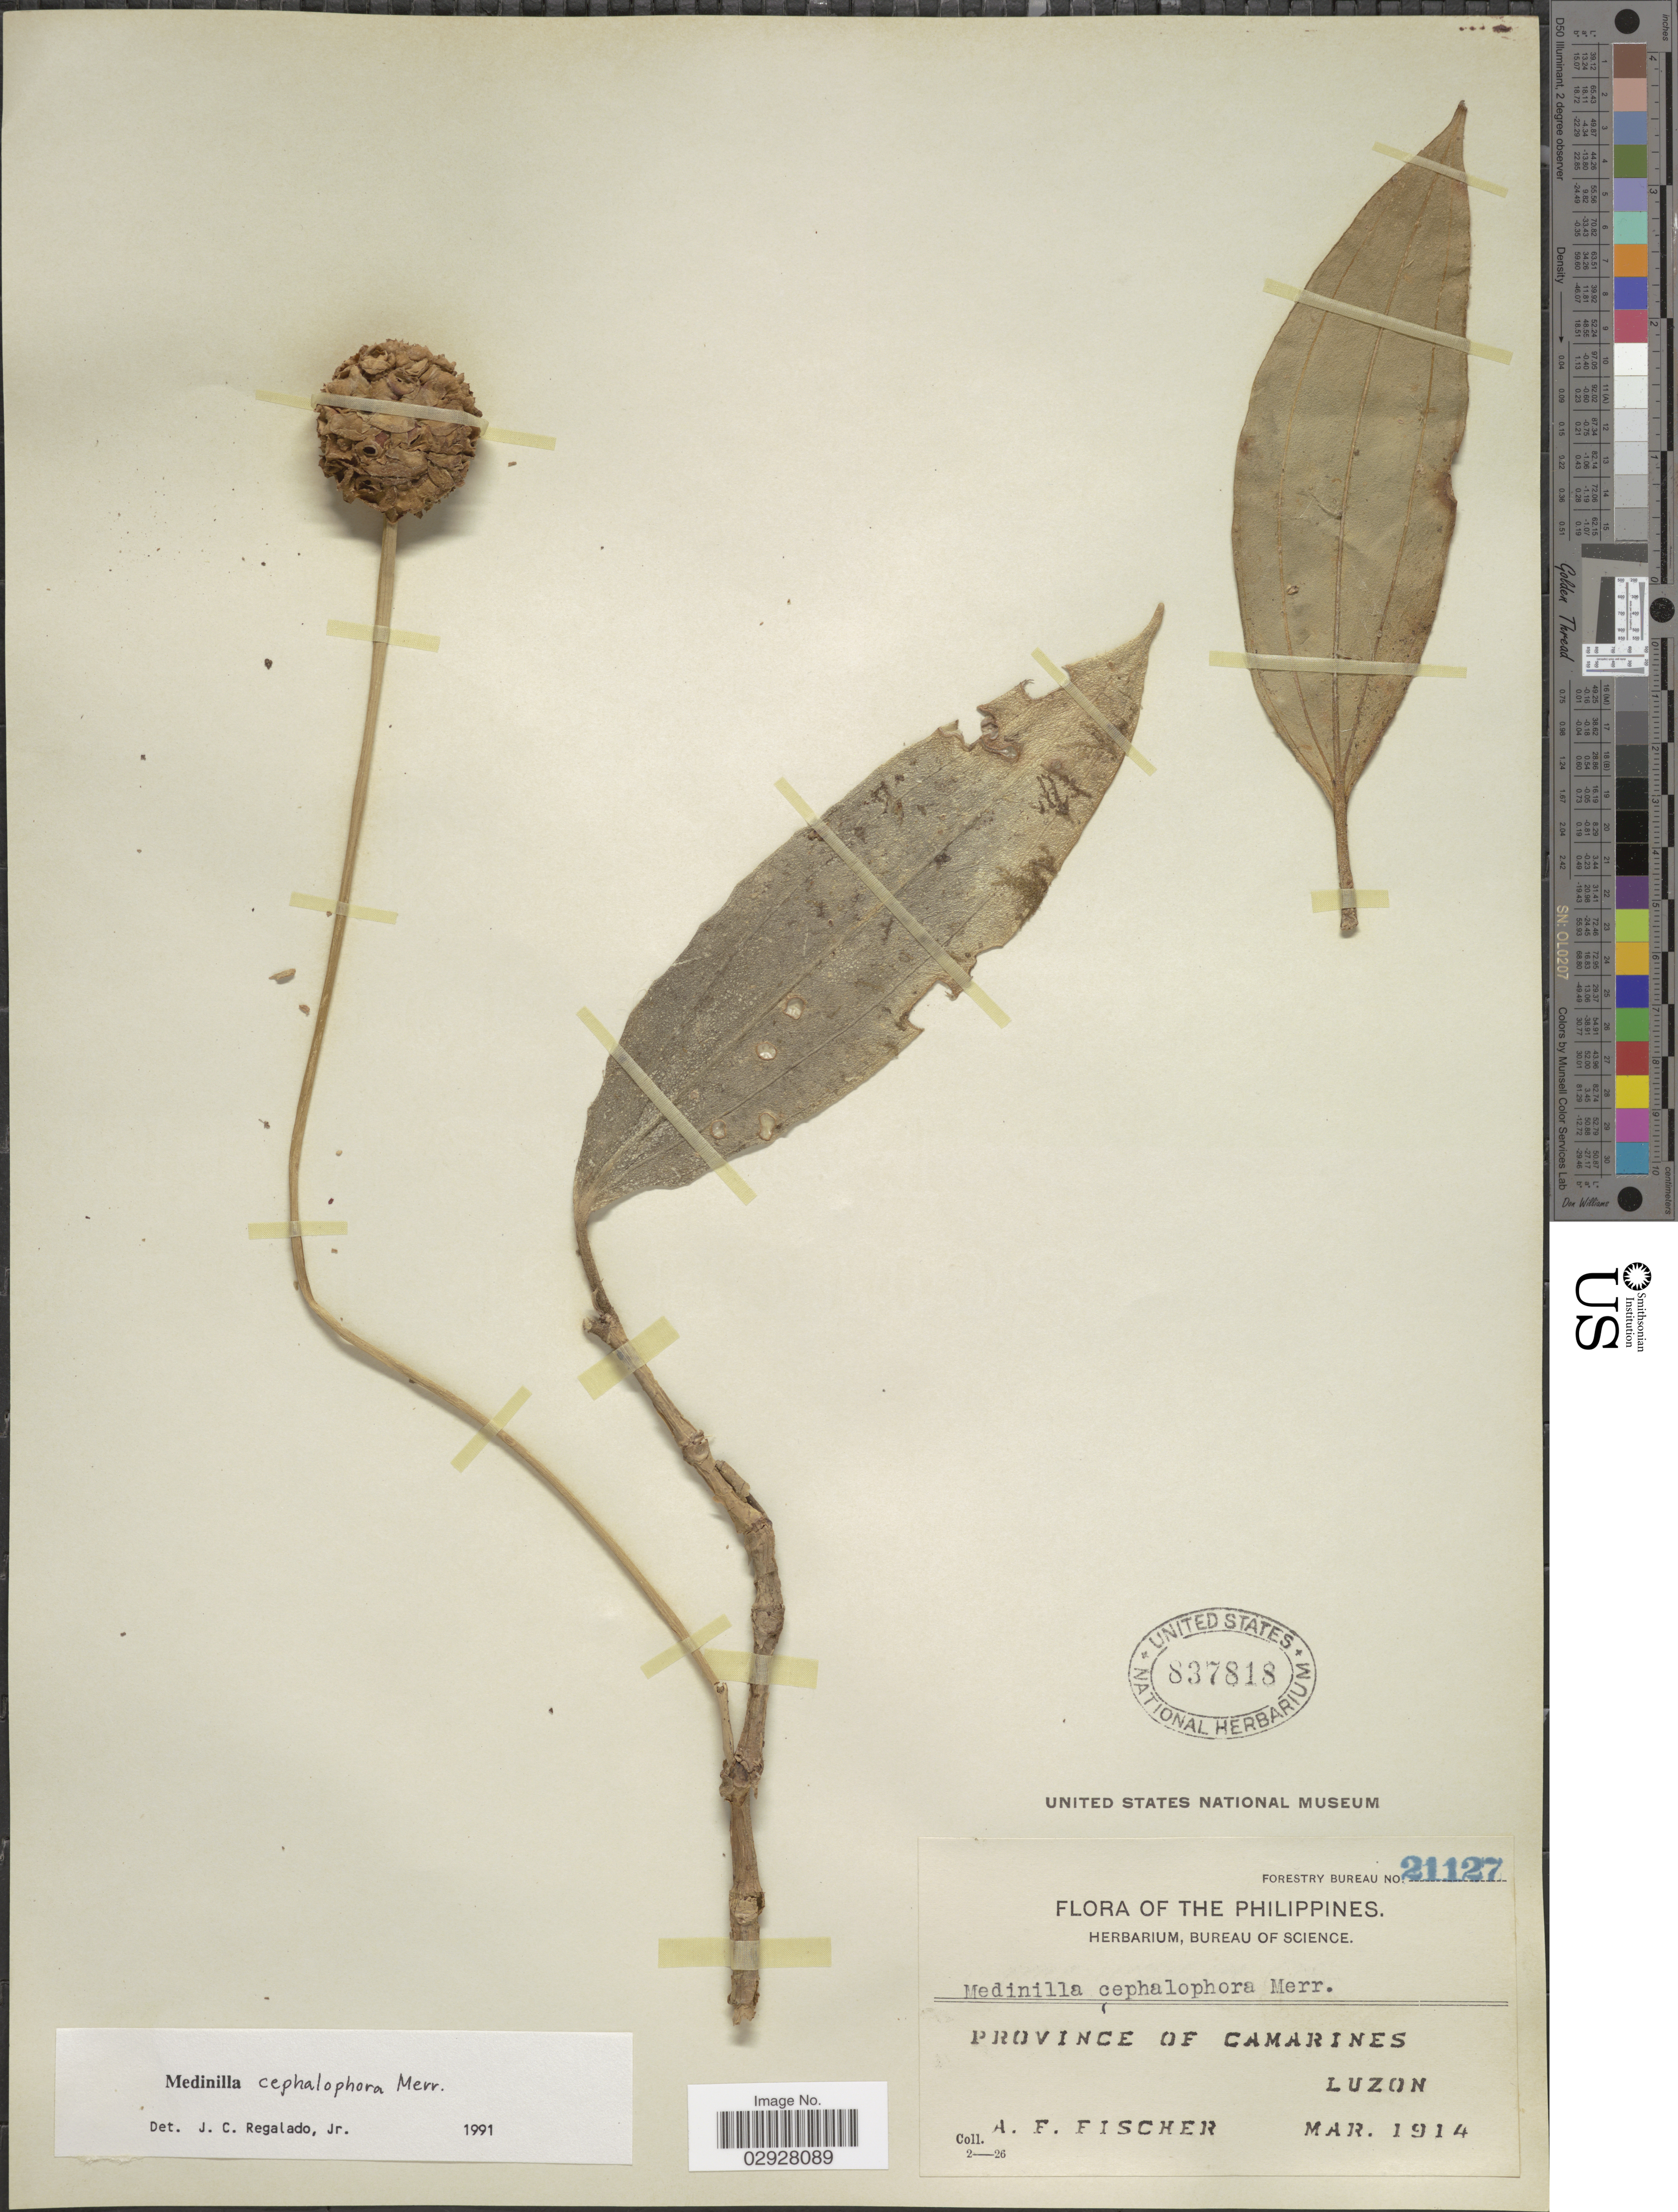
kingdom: Plantae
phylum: Tracheophyta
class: Magnoliopsida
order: Myrtales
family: Melastomataceae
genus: Medinilla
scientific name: Medinilla cephalophora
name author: Merr.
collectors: A. F. Fischer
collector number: Forestry Bureau 21127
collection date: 1914-03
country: Philippines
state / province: Bicol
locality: Province of Camarines, Luzon.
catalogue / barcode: US 837818